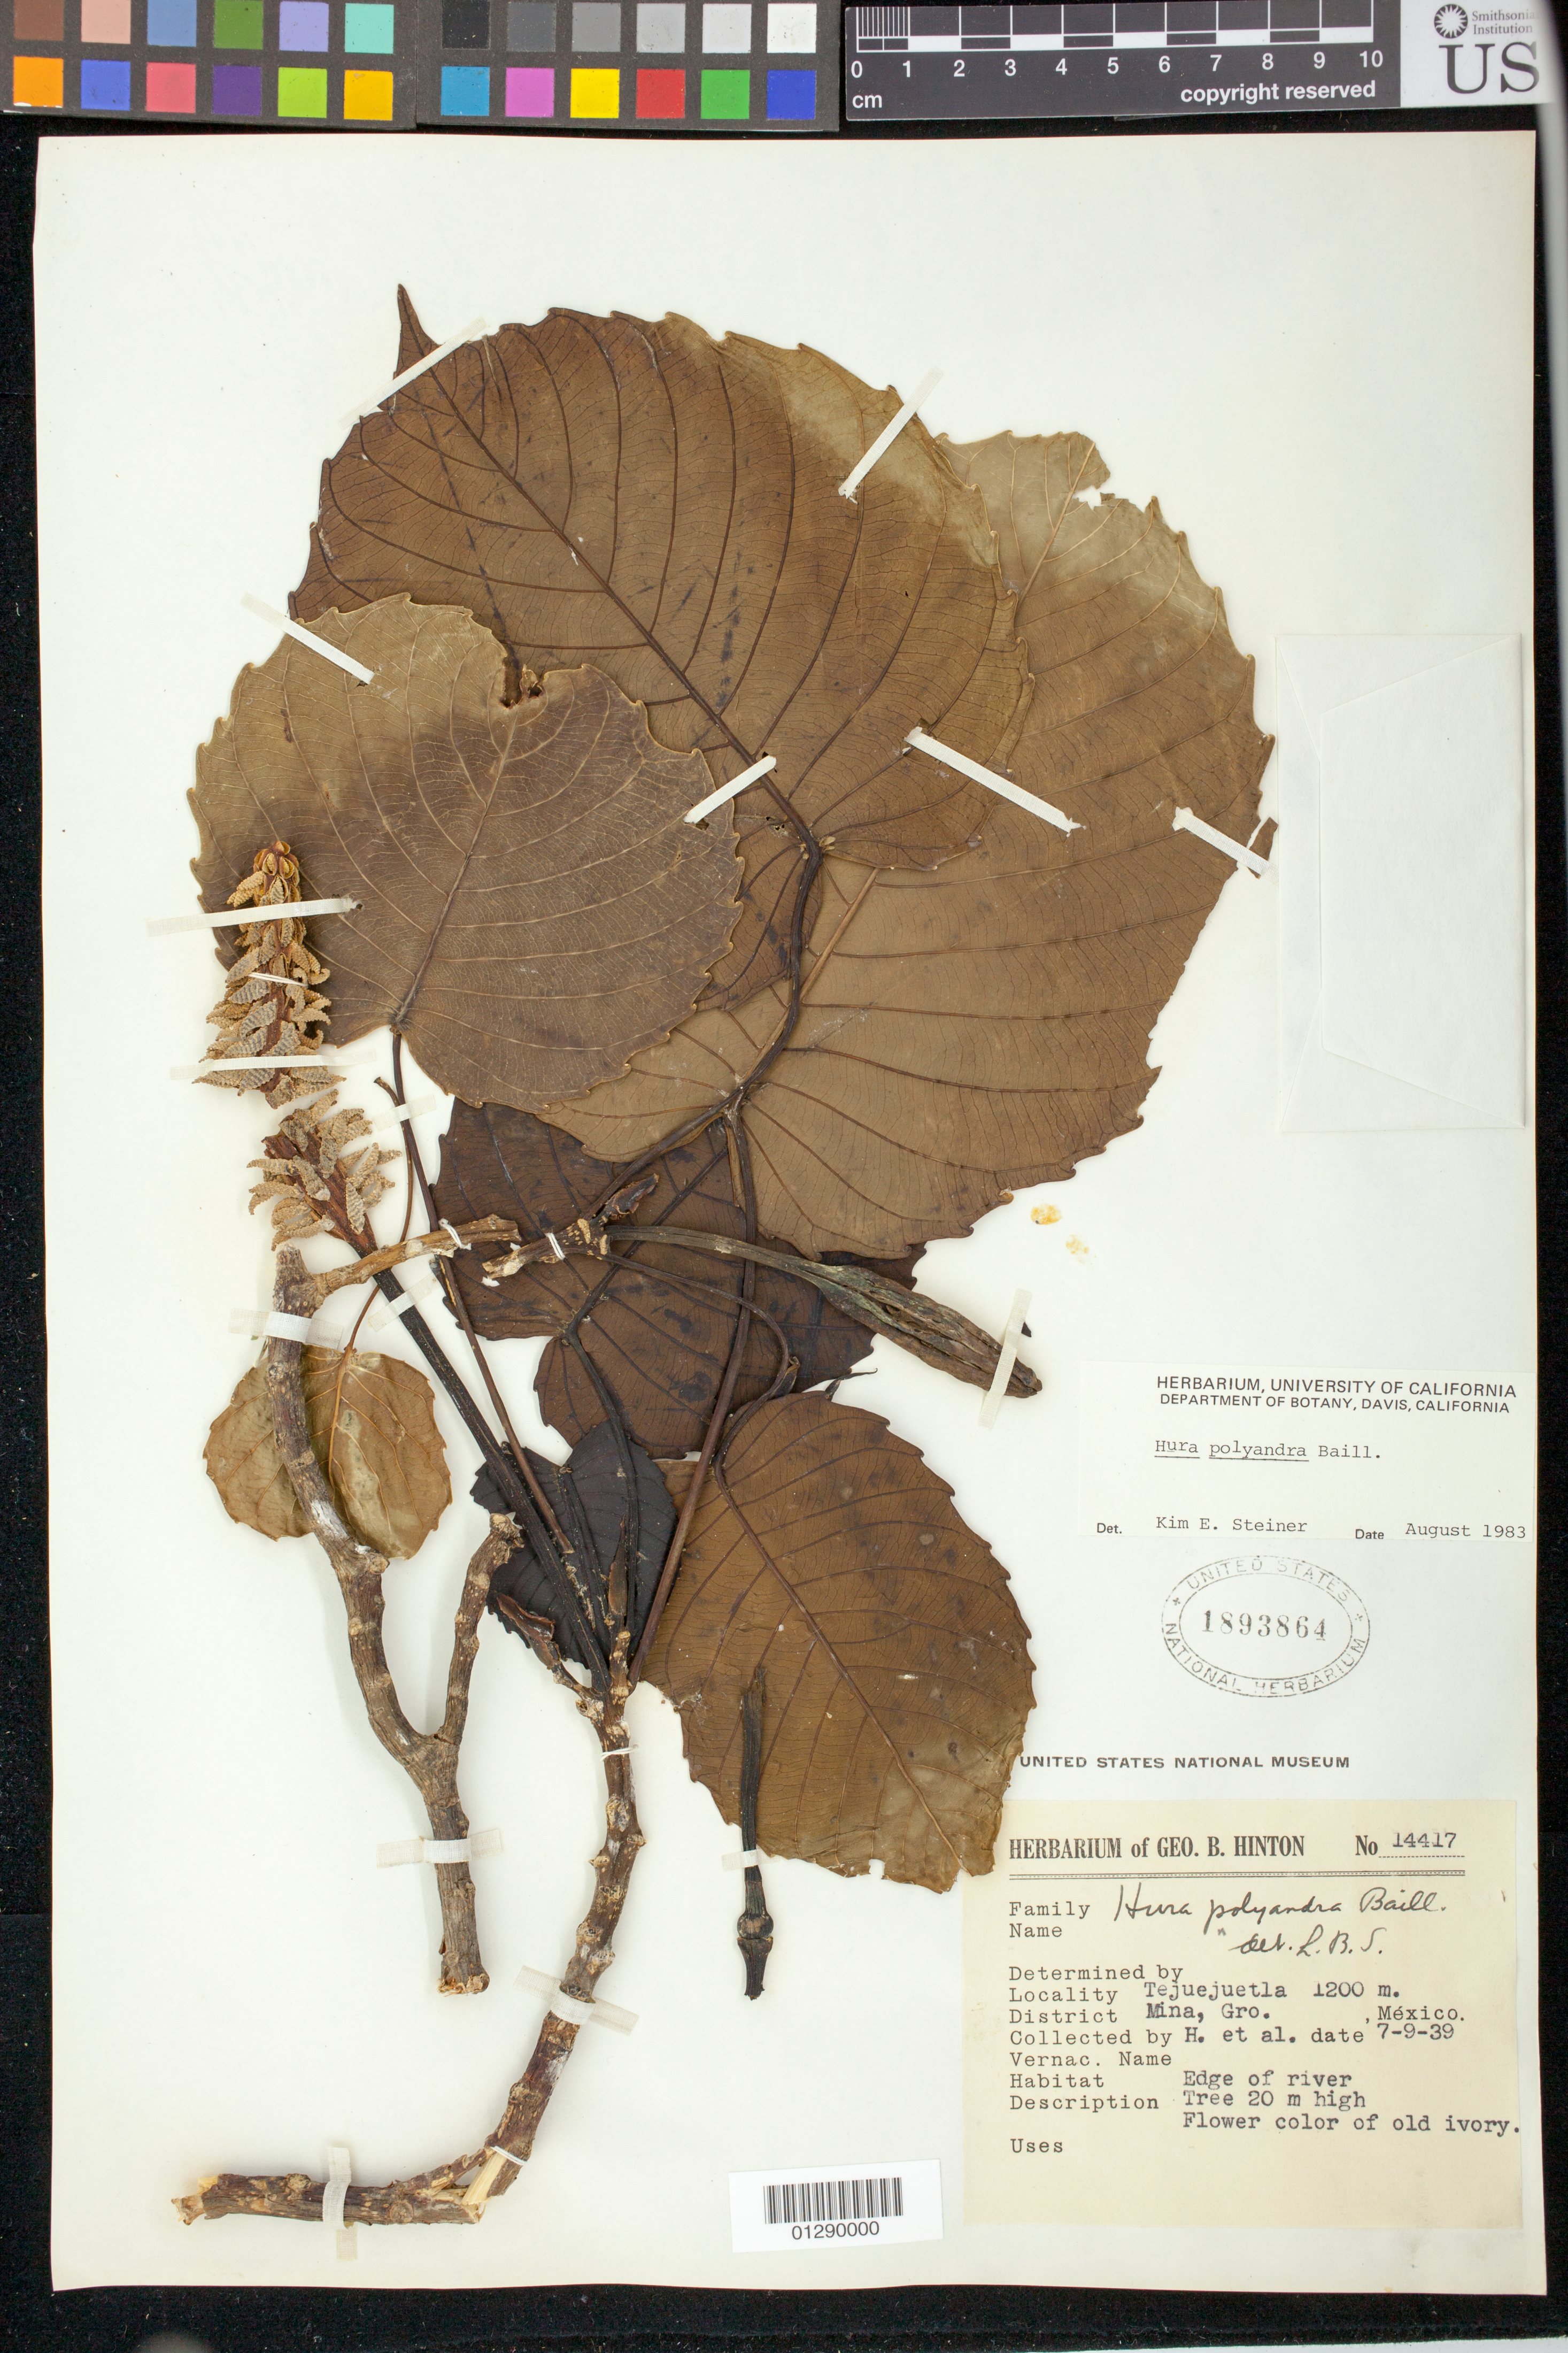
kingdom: Plantae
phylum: Tracheophyta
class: Magnoliopsida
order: Malpighiales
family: Euphorbiaceae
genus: Hura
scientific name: Hura polyandra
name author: Baill.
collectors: G. B. Hinton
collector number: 14417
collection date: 1939-07-09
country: Mexico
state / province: Guerrero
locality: Tejuejuetla, Mina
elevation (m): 1200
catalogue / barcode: US 1893864